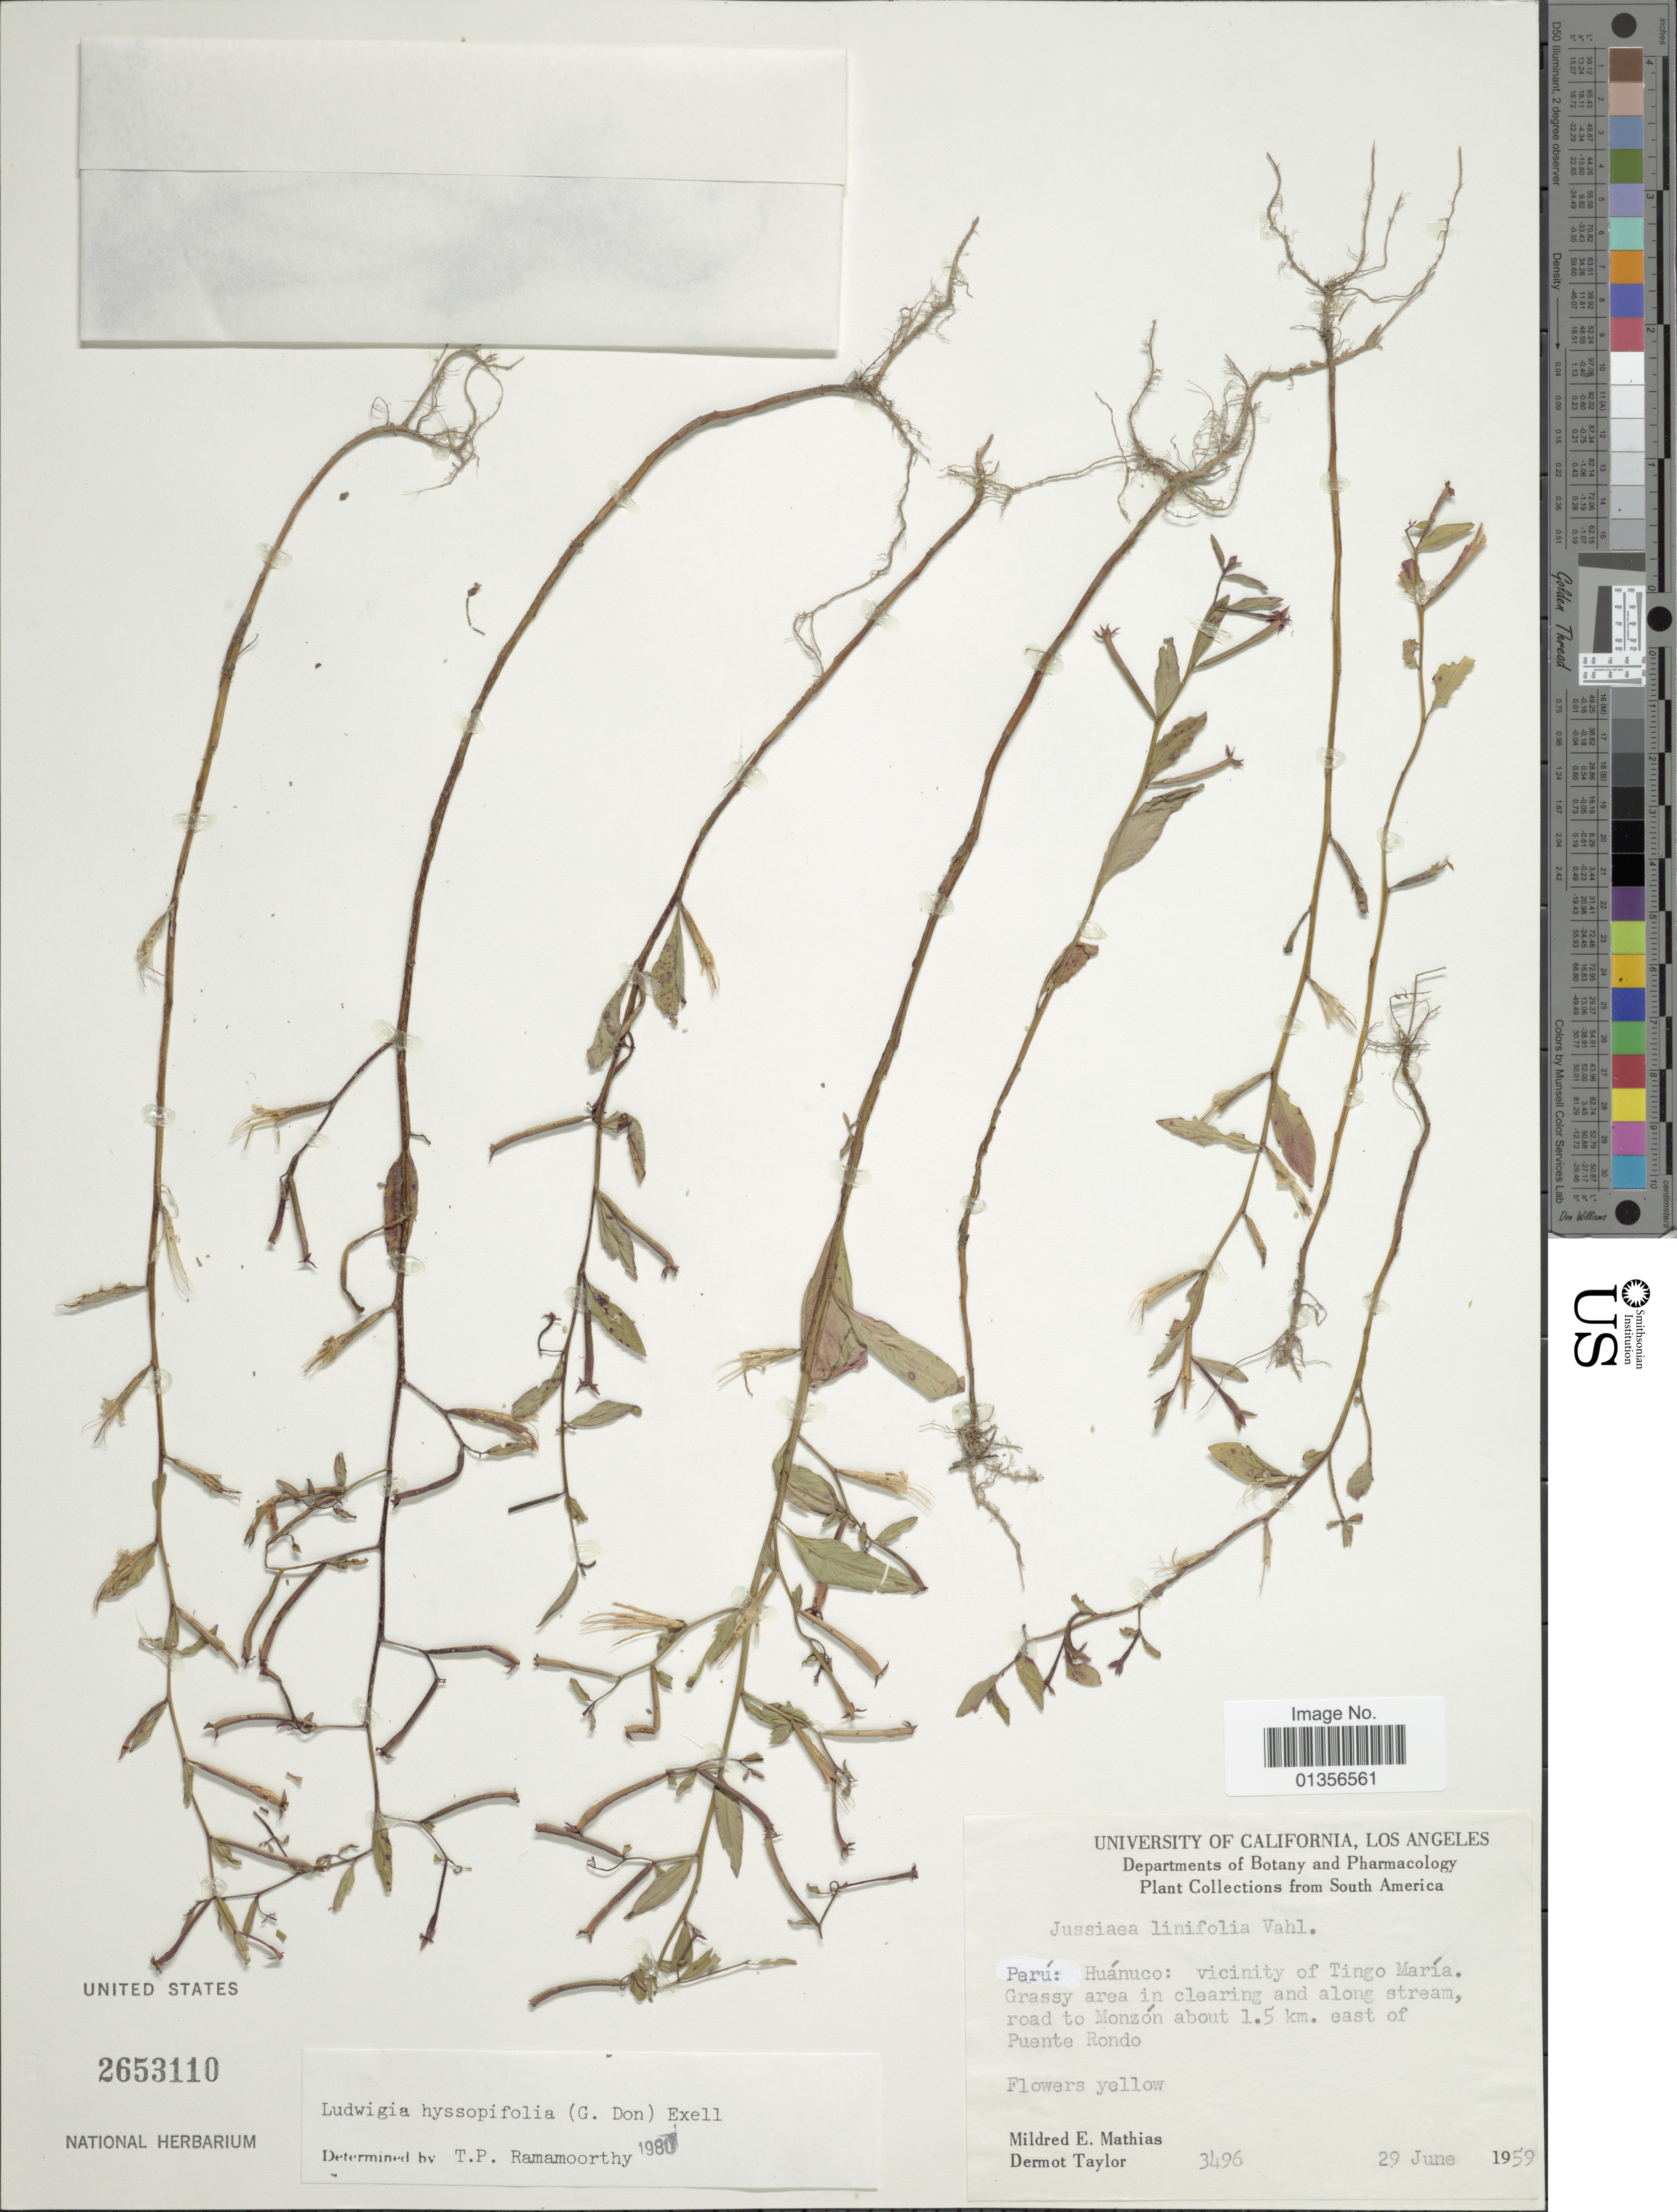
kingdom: Plantae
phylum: Tracheophyta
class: Magnoliopsida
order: Myrtales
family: Onagraceae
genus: Ludwigia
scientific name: Ludwigia hyssopifolia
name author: (G. Don) Exell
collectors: M. E. Mathias & D. Taylor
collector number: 3496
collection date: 1959-06-29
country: Peru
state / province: Huánuco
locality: South America, vicinity of Tingo María. Grassy area in clearing and along stream, road to Monzón about 1.5 km. east of Puente Rondo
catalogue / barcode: US 2653110